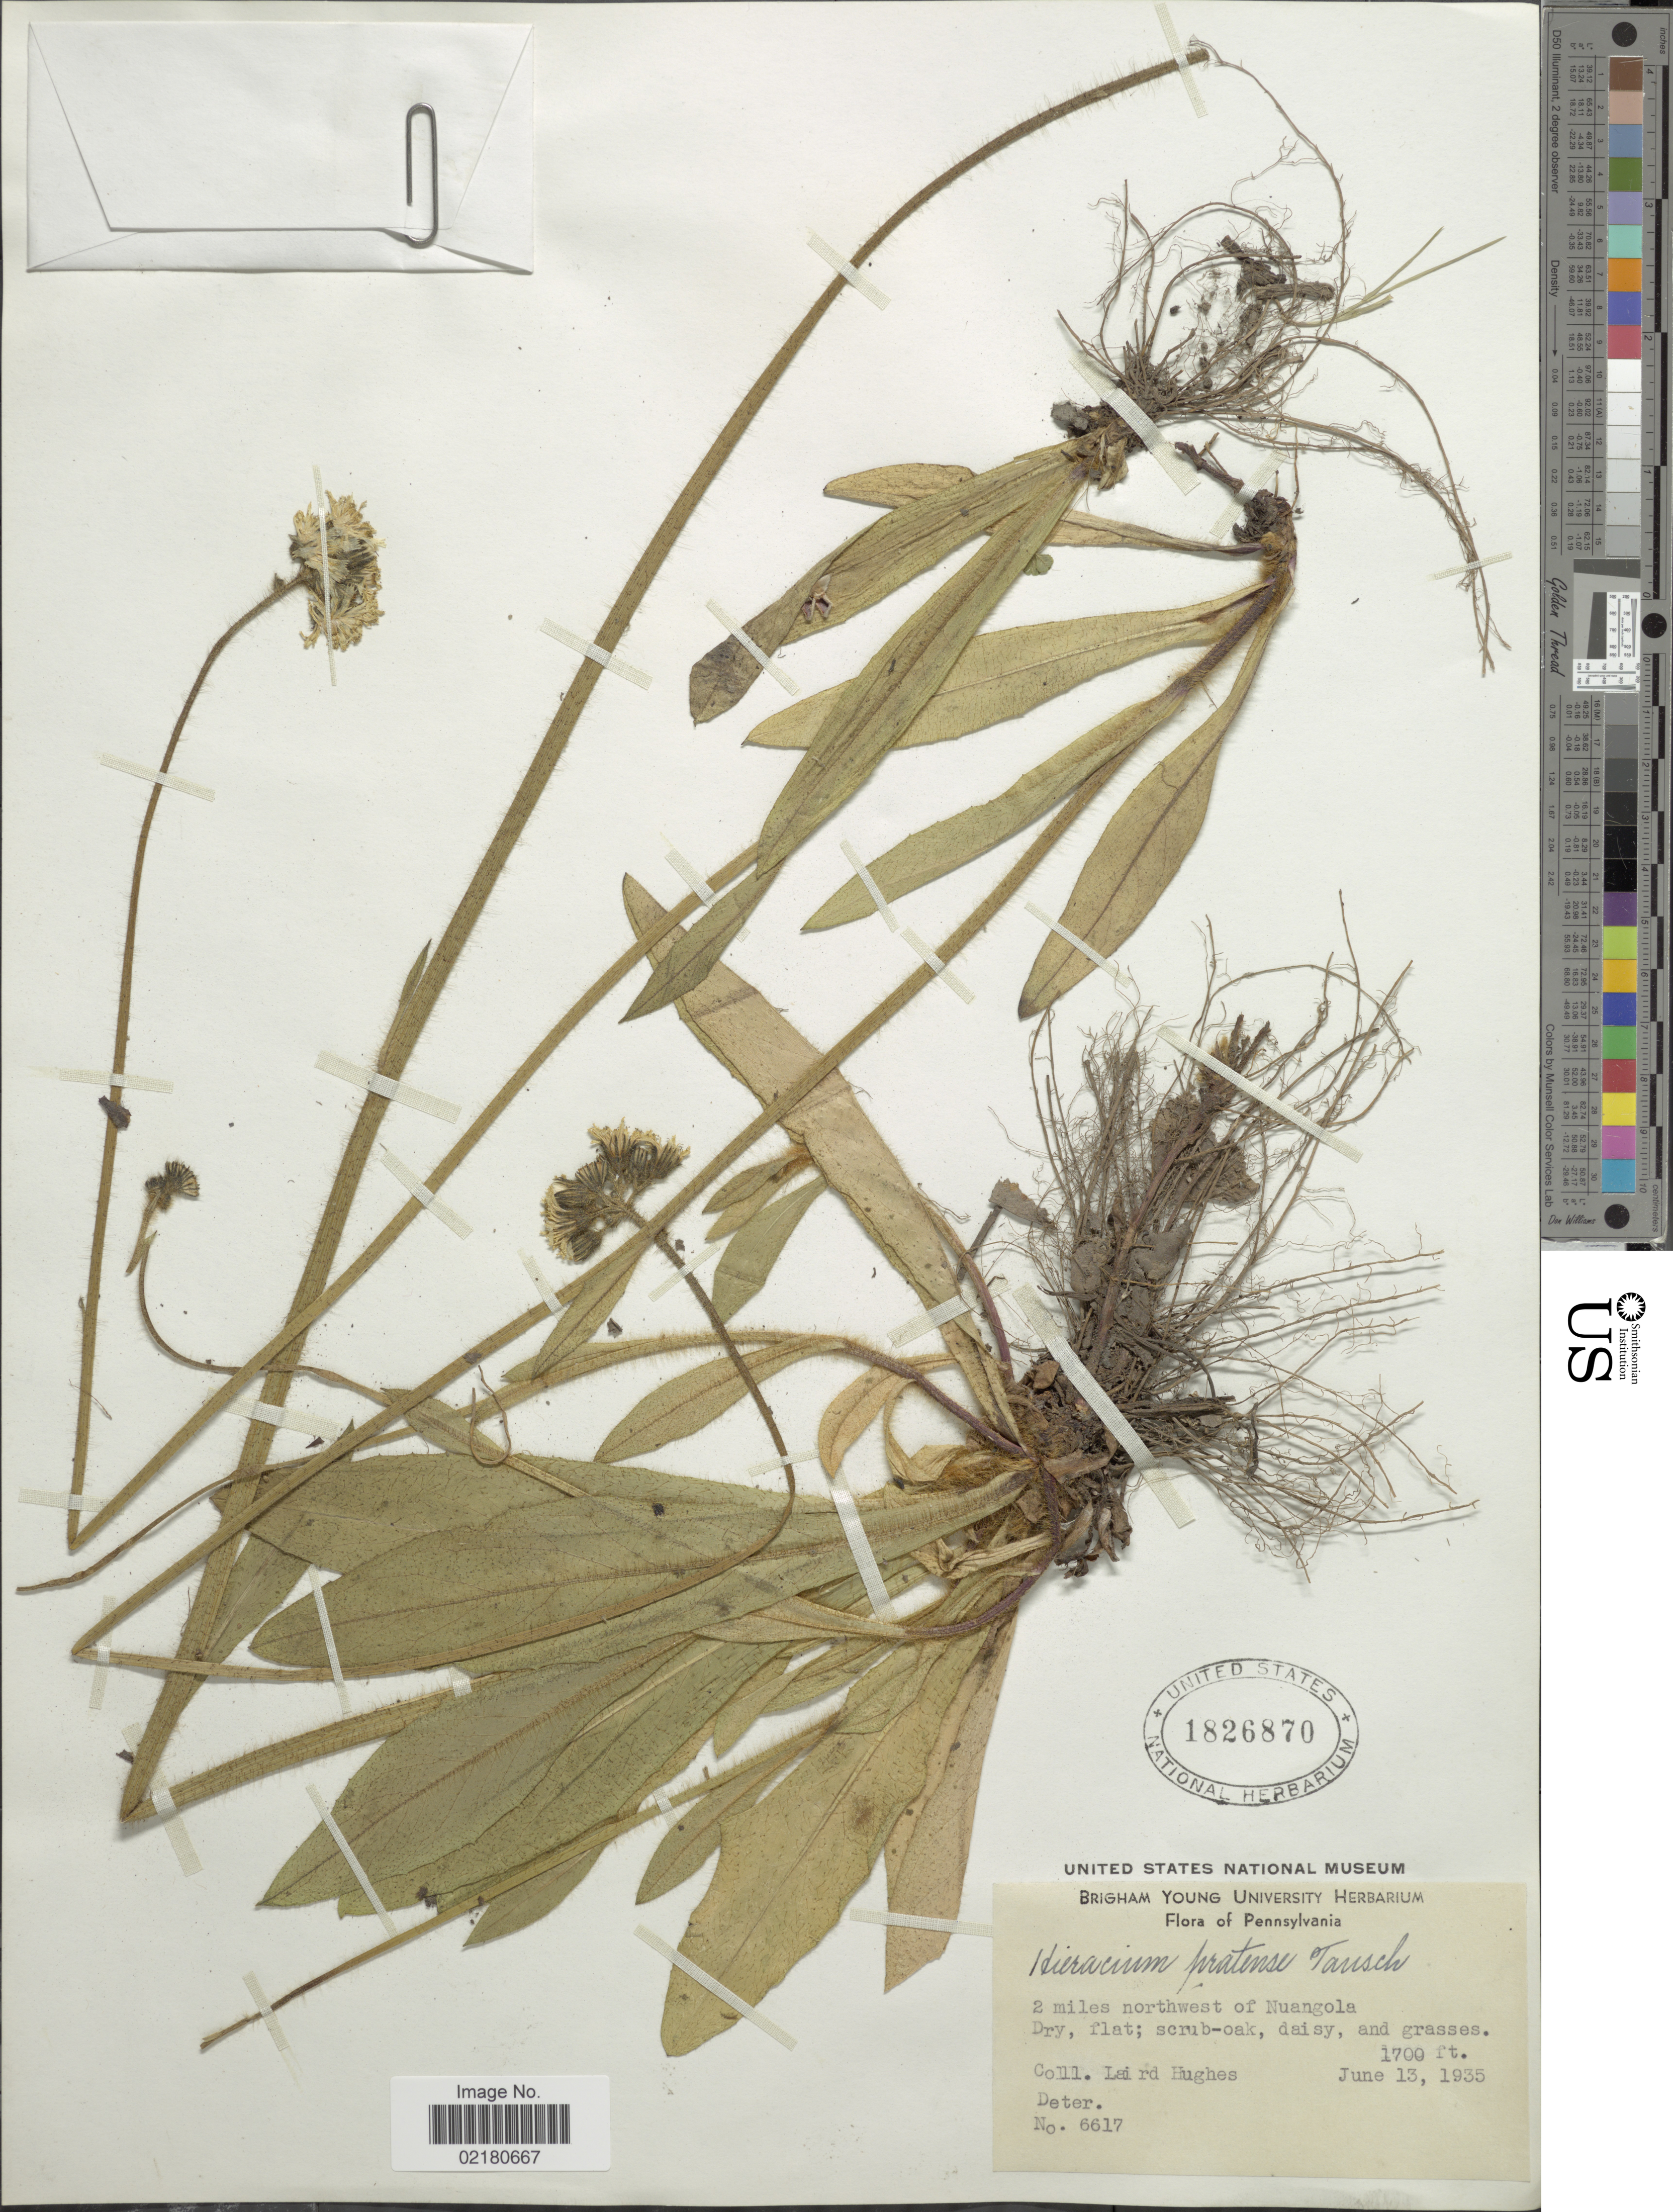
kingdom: Plantae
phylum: Tracheophyta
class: Magnoliopsida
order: Asterales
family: Asteraceae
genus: Pilosella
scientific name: Pilosella caespitosa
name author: (Dumort.) P. D. Sell & C. West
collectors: L. Hughes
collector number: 6617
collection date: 1935-06-13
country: United States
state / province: Pennsylvania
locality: Pennsylvania, 2 miles northwest of Nuangola.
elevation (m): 518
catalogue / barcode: US 1826870